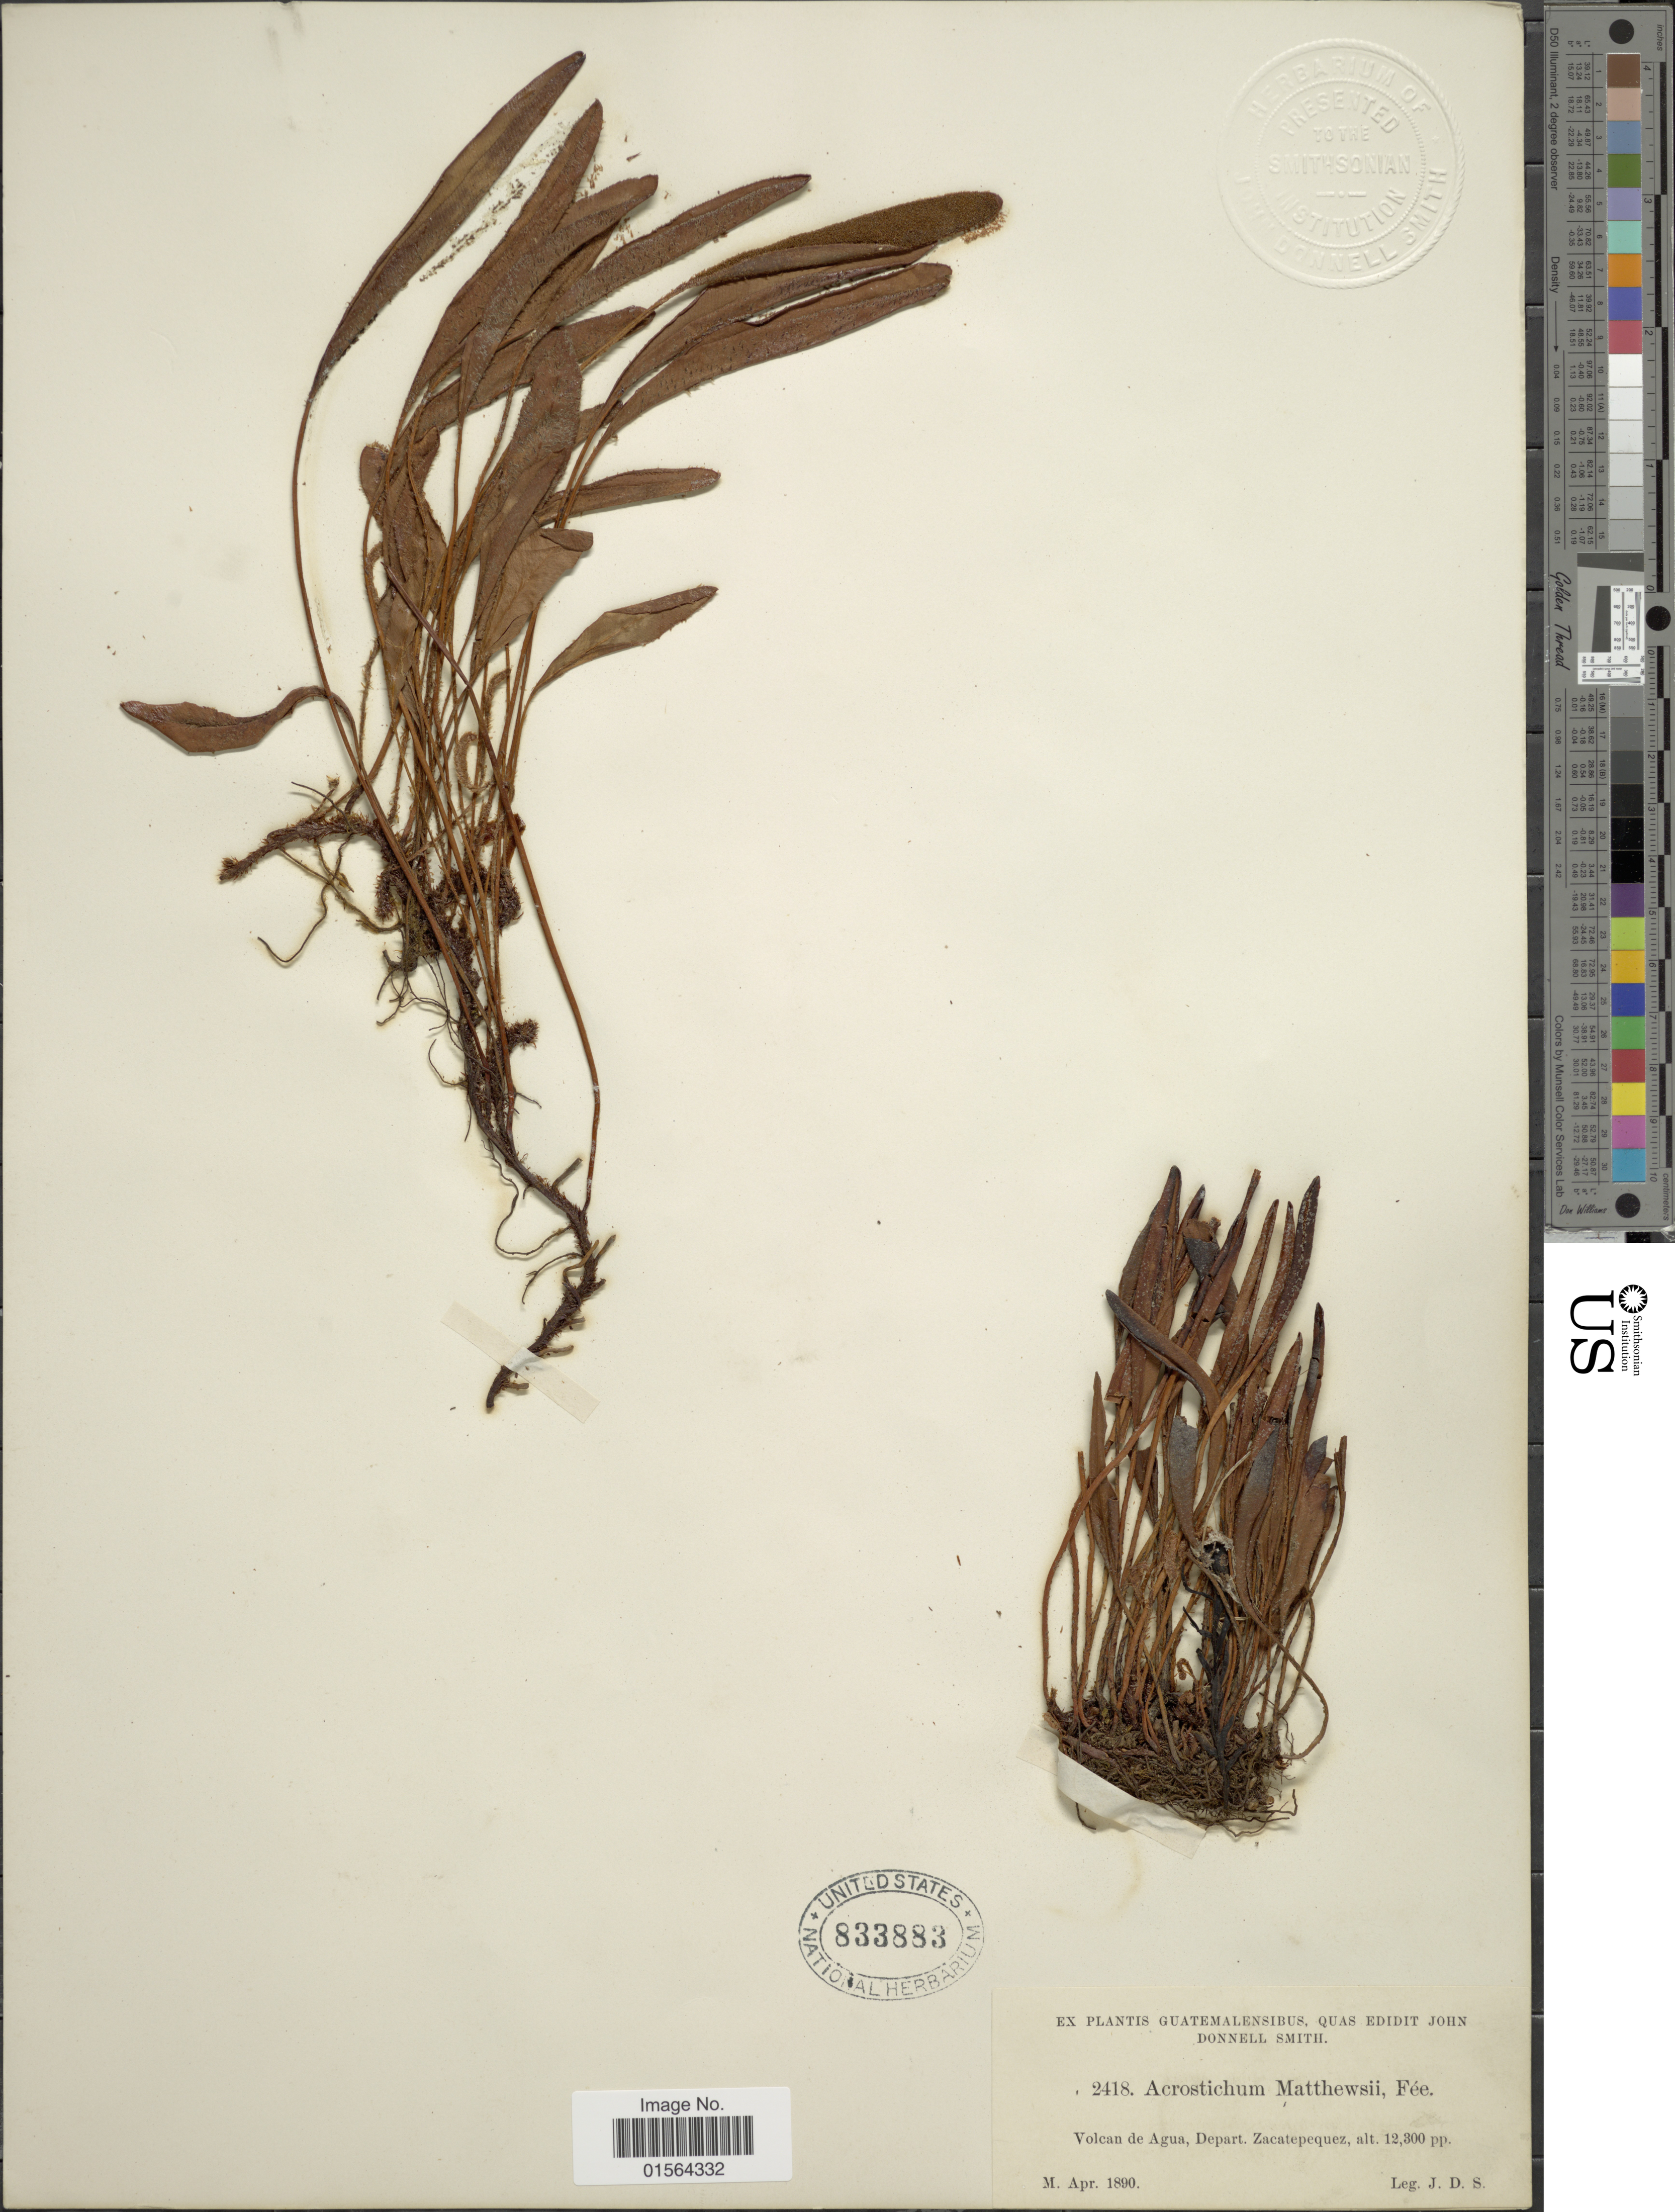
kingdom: Plantae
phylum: Tracheophyta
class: Polypodiopsida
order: Polypodiales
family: Dryopteridaceae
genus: Elaphoglossum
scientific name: Elaphoglossum mathewsii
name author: (Fée) T. Moore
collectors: J. Donnell Smith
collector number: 2418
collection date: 1890-04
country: Guatemala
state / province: Sacatepéquez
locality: Guatemalensibus, Volcan de Agua, Depart. Zacatepequez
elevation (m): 3749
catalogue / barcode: US 833883